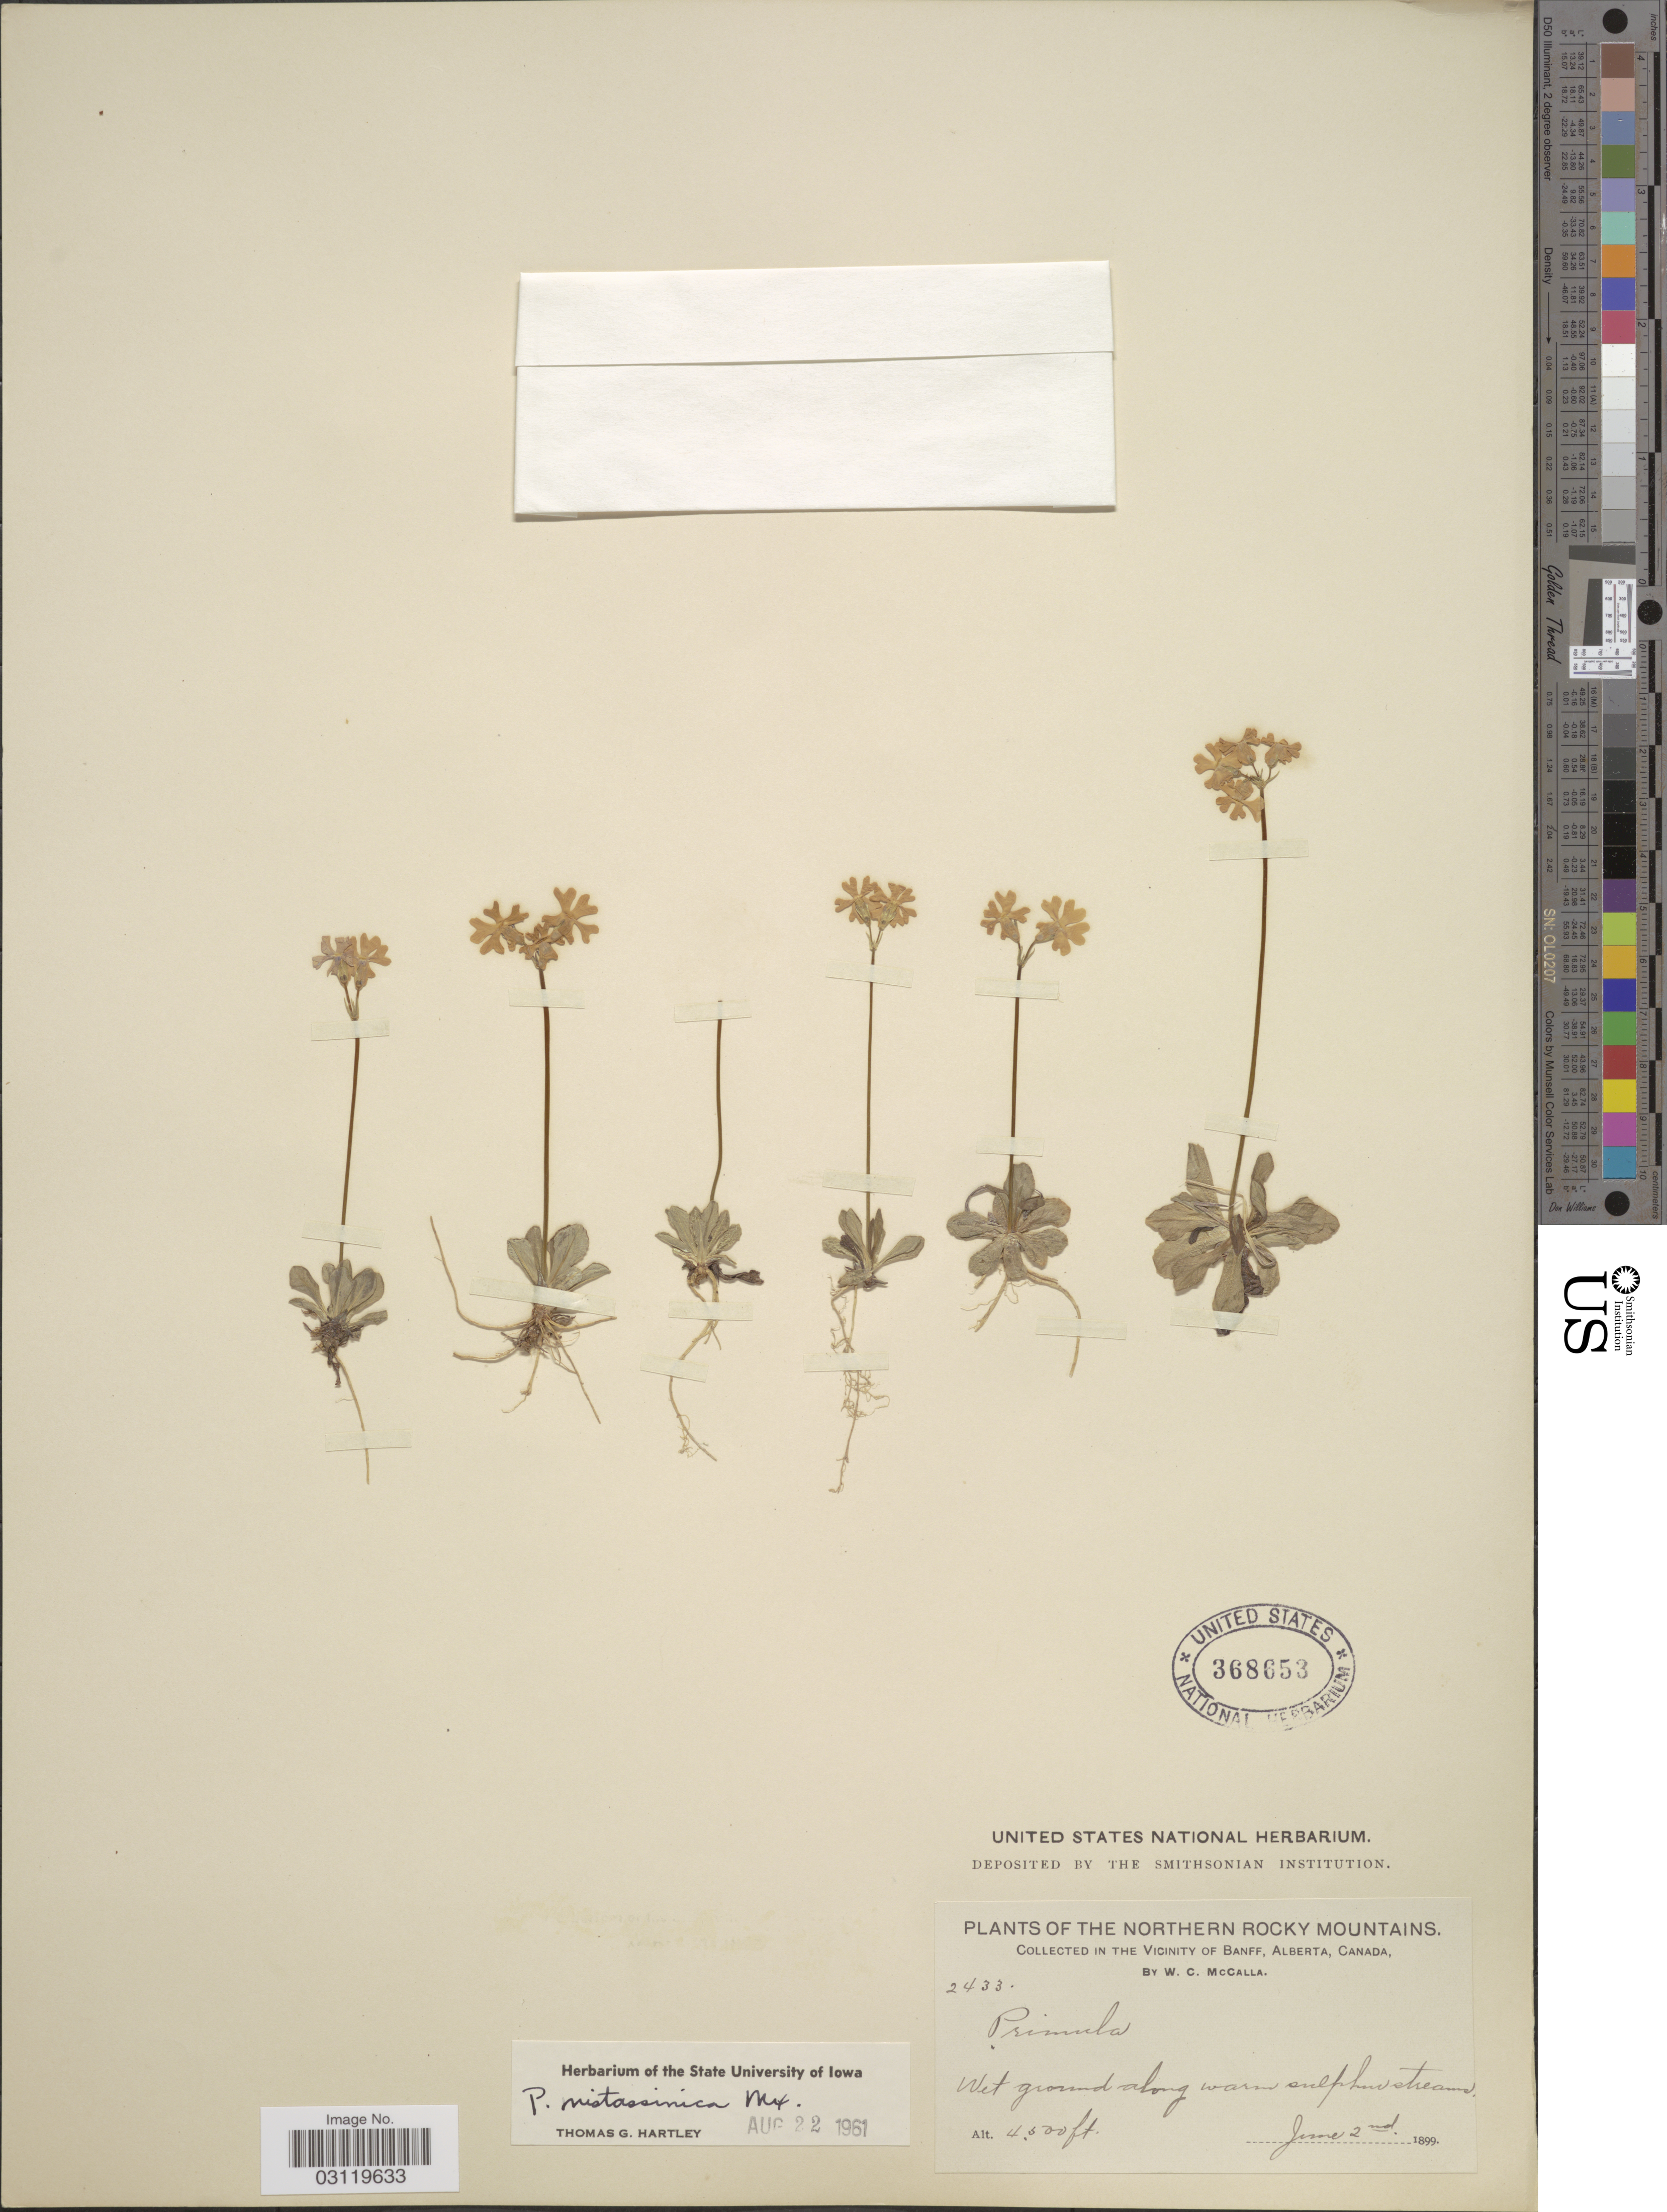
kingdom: Plantae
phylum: Tracheophyta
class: Magnoliopsida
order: Ericales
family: Primulaceae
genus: Primula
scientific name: Primula mistassinica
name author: Michx.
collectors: W. McCalla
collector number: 2433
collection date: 1899-06-02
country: Canada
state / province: Alberta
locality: Northern Rocky Mountains, in the vicinity of Banff.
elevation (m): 1372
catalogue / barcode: US 368653